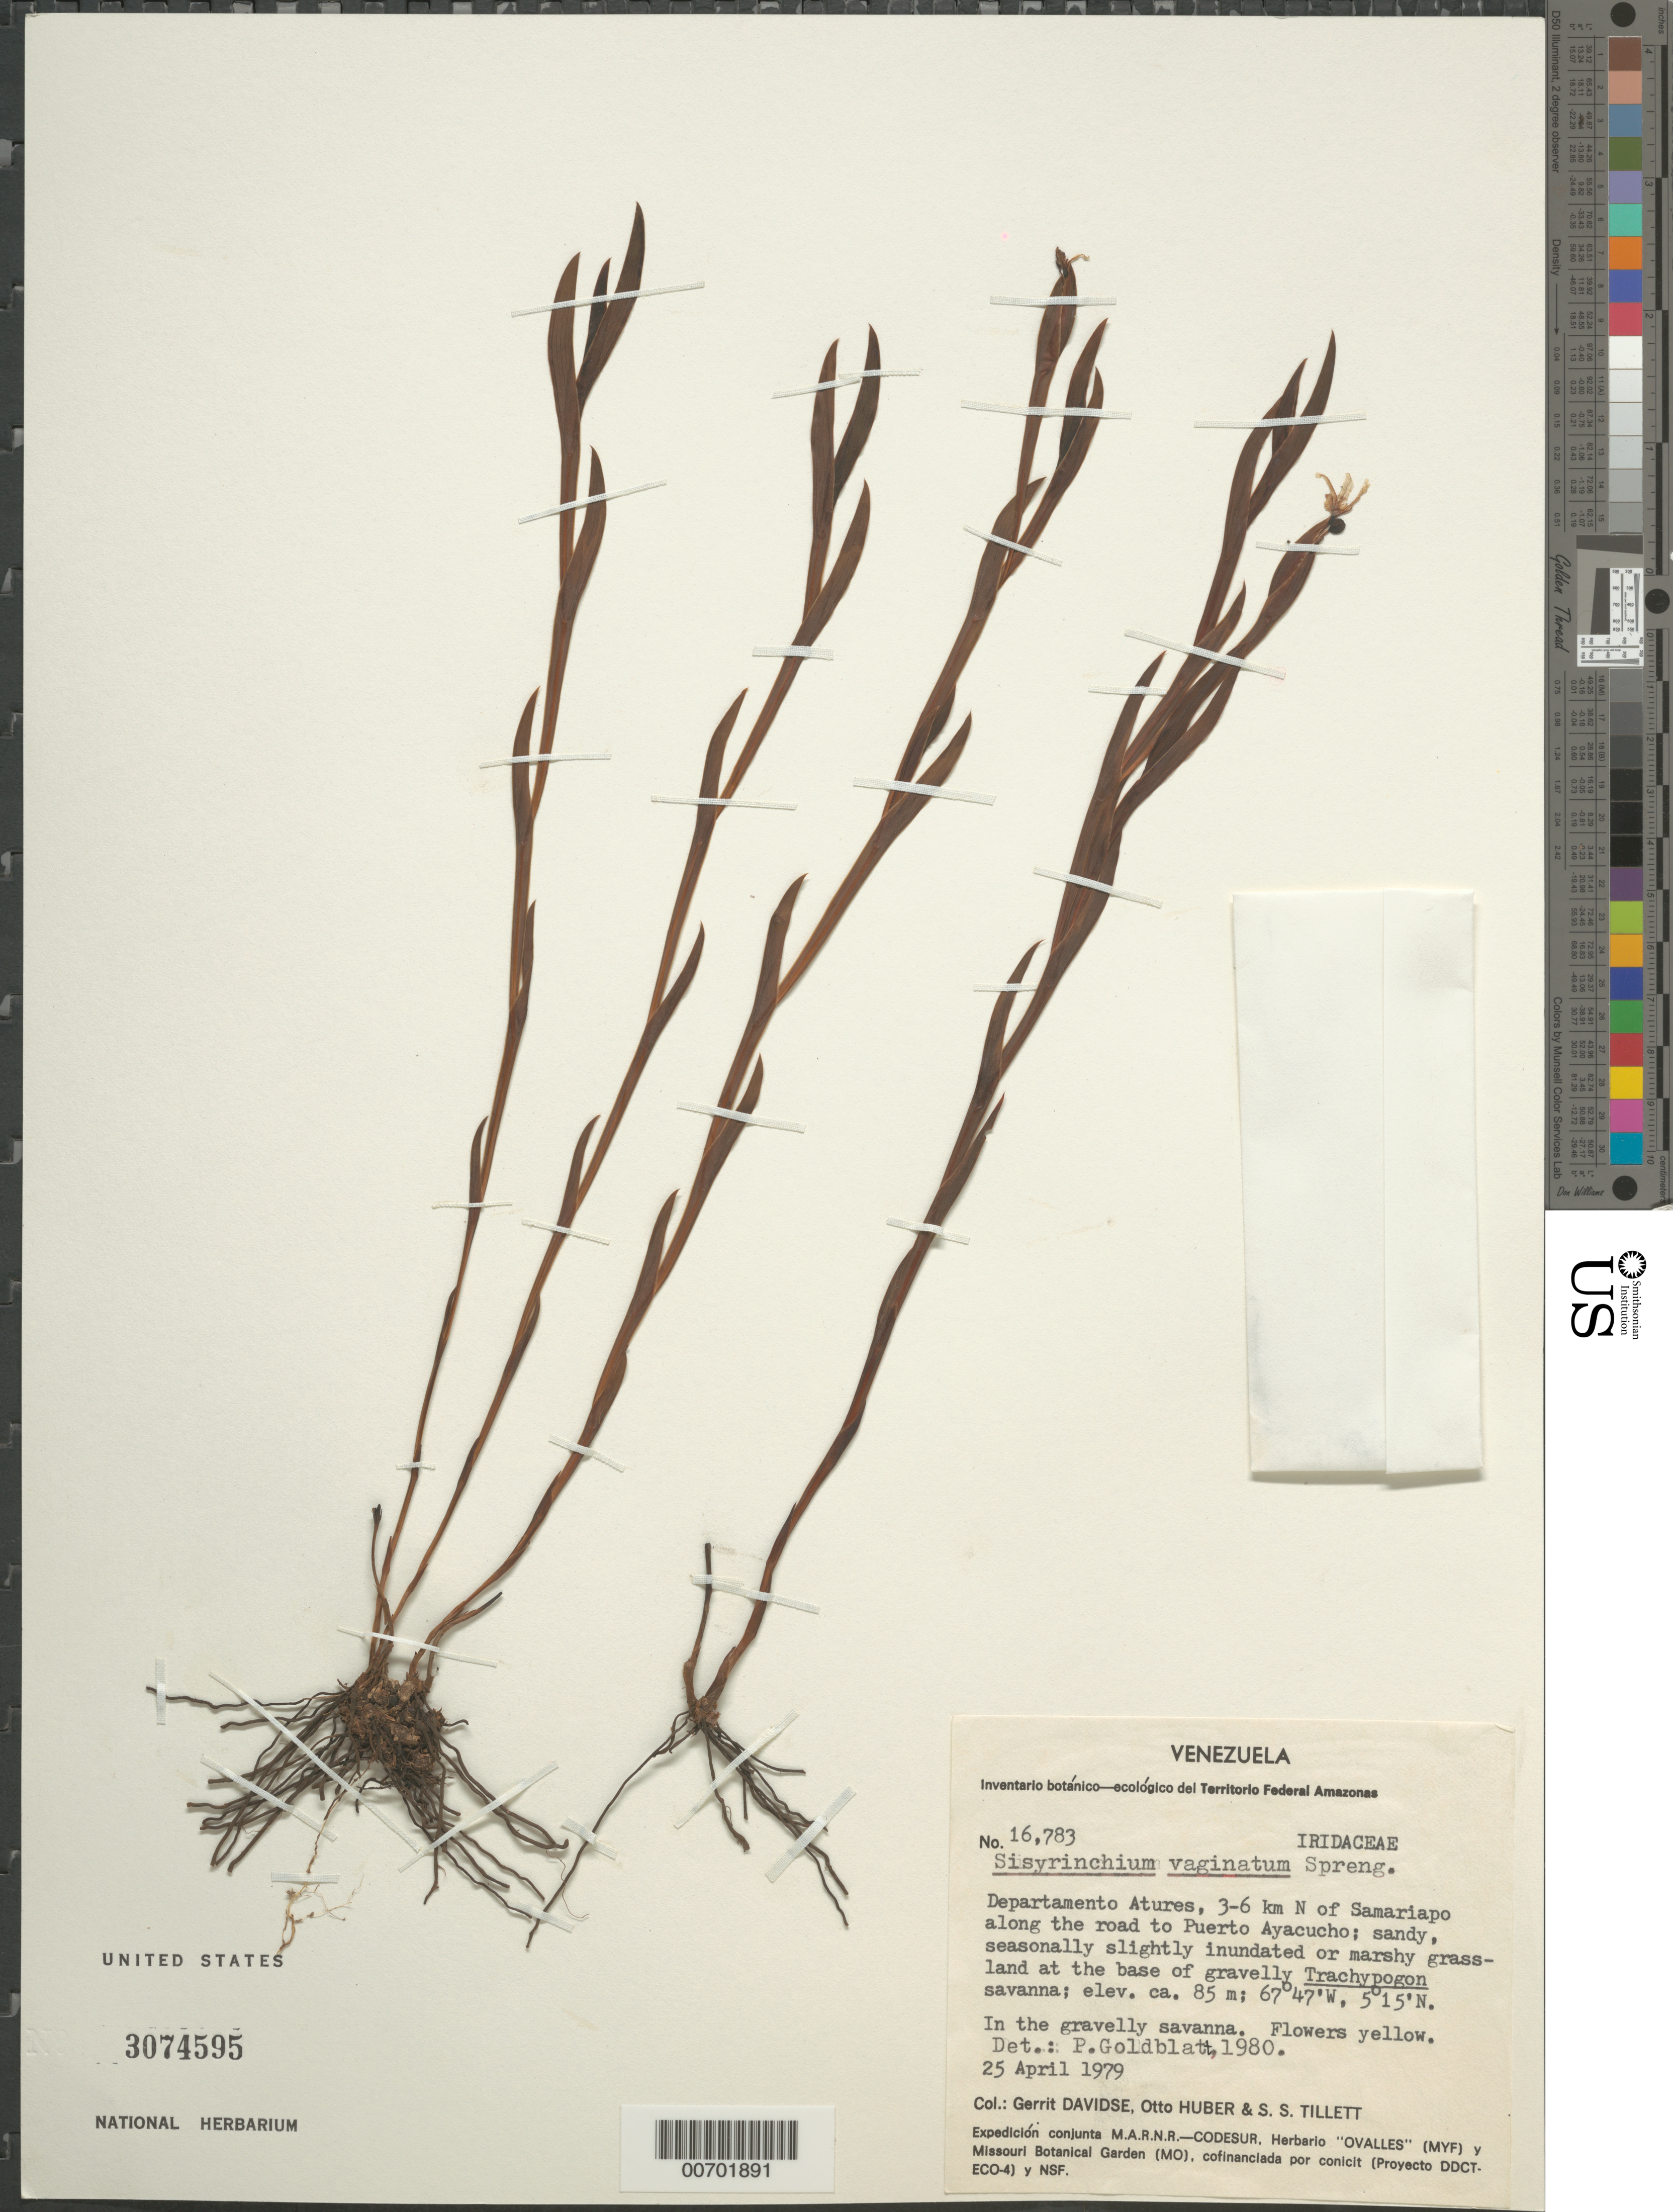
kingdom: Plantae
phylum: Tracheophyta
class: Liliopsida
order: Asparagales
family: Iridaceae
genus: Sisyrinchium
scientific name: Sisyrinchium vaginatum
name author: Spreng.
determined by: Goldblatt, P.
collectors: G. Davidse, O. Huber & S. S. Tillett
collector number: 16783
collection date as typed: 25-Apr-79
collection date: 1979-04-25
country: Venezuela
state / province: Amazonas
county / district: Atures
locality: Samariapo, 3-6 km N of toward Puerto Ayacucho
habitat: Marshy grassland at base of gravelly Trachypogon savanna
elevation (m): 85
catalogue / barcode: US 3074595